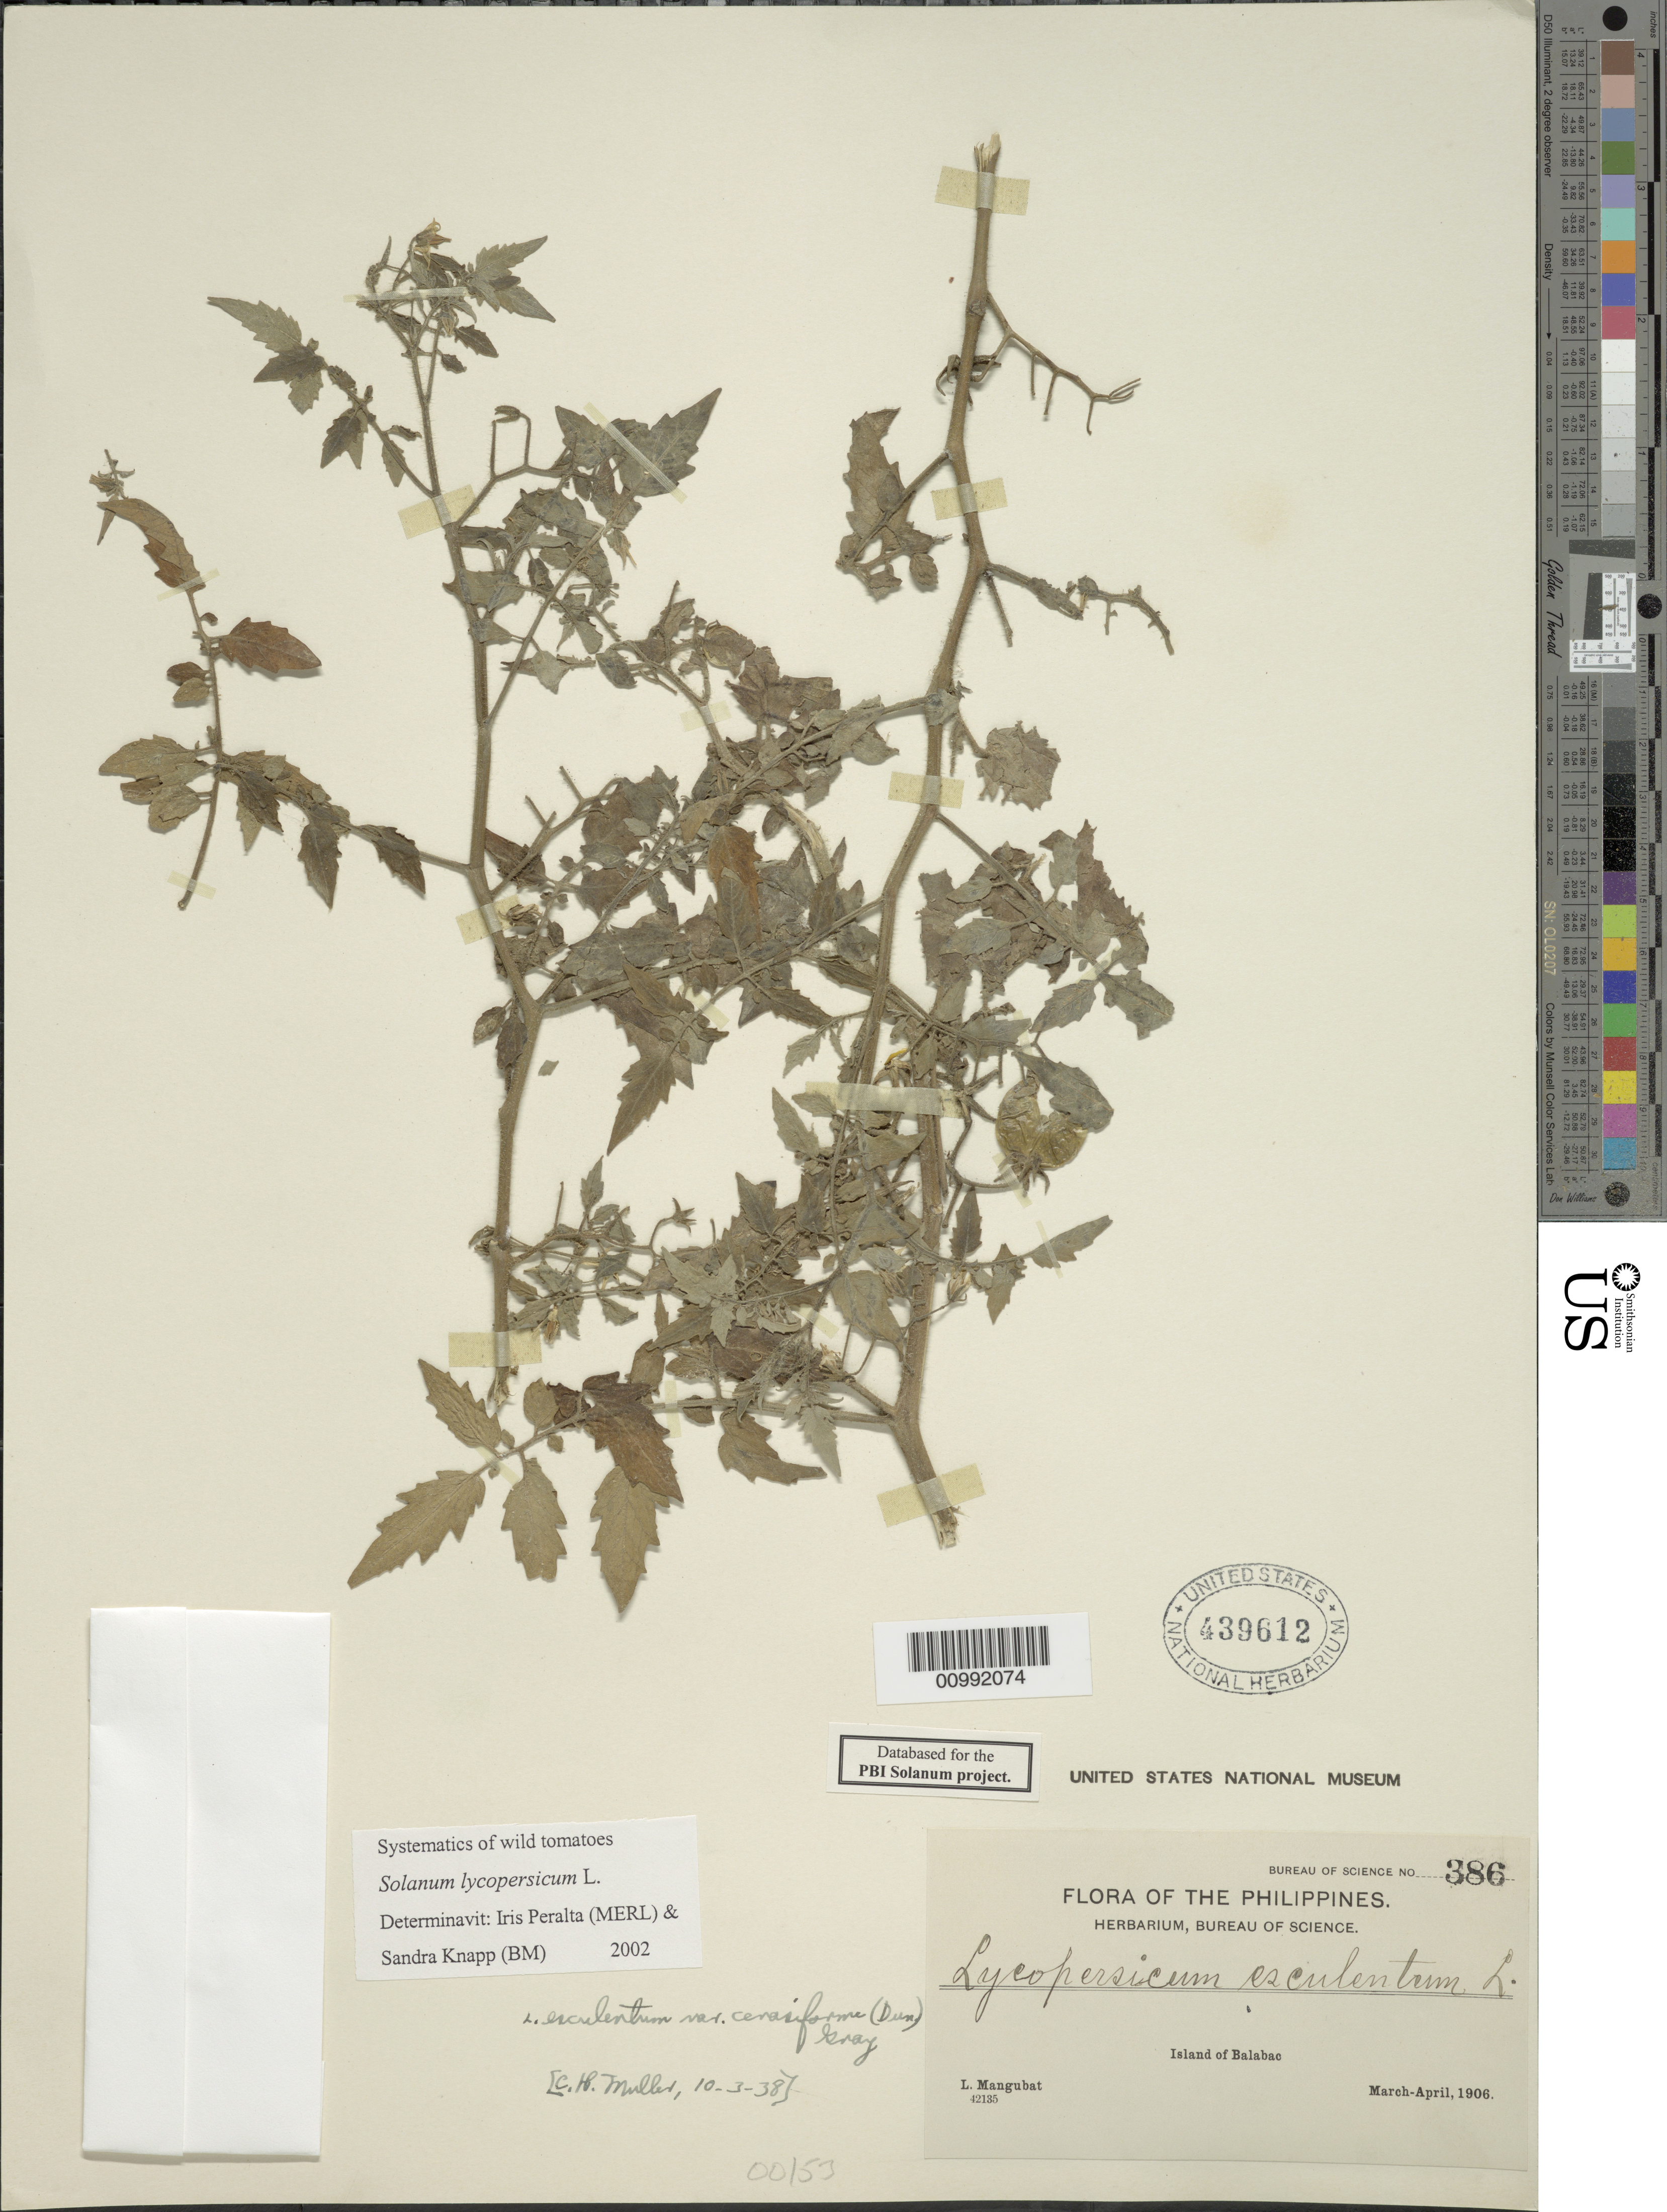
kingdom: Plantae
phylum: Tracheophyta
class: Magnoliopsida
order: Solanales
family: Solanaceae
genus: Solanum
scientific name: Solanum lycopersicum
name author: L.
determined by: Peralta, Iris E.; Knapp, S. D.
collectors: L. Mangubat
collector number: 386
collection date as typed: Mar 1906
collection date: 1906-03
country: Philippines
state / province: Mimaropa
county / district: Palawan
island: Balabac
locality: island of Balabac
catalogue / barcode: US 439612